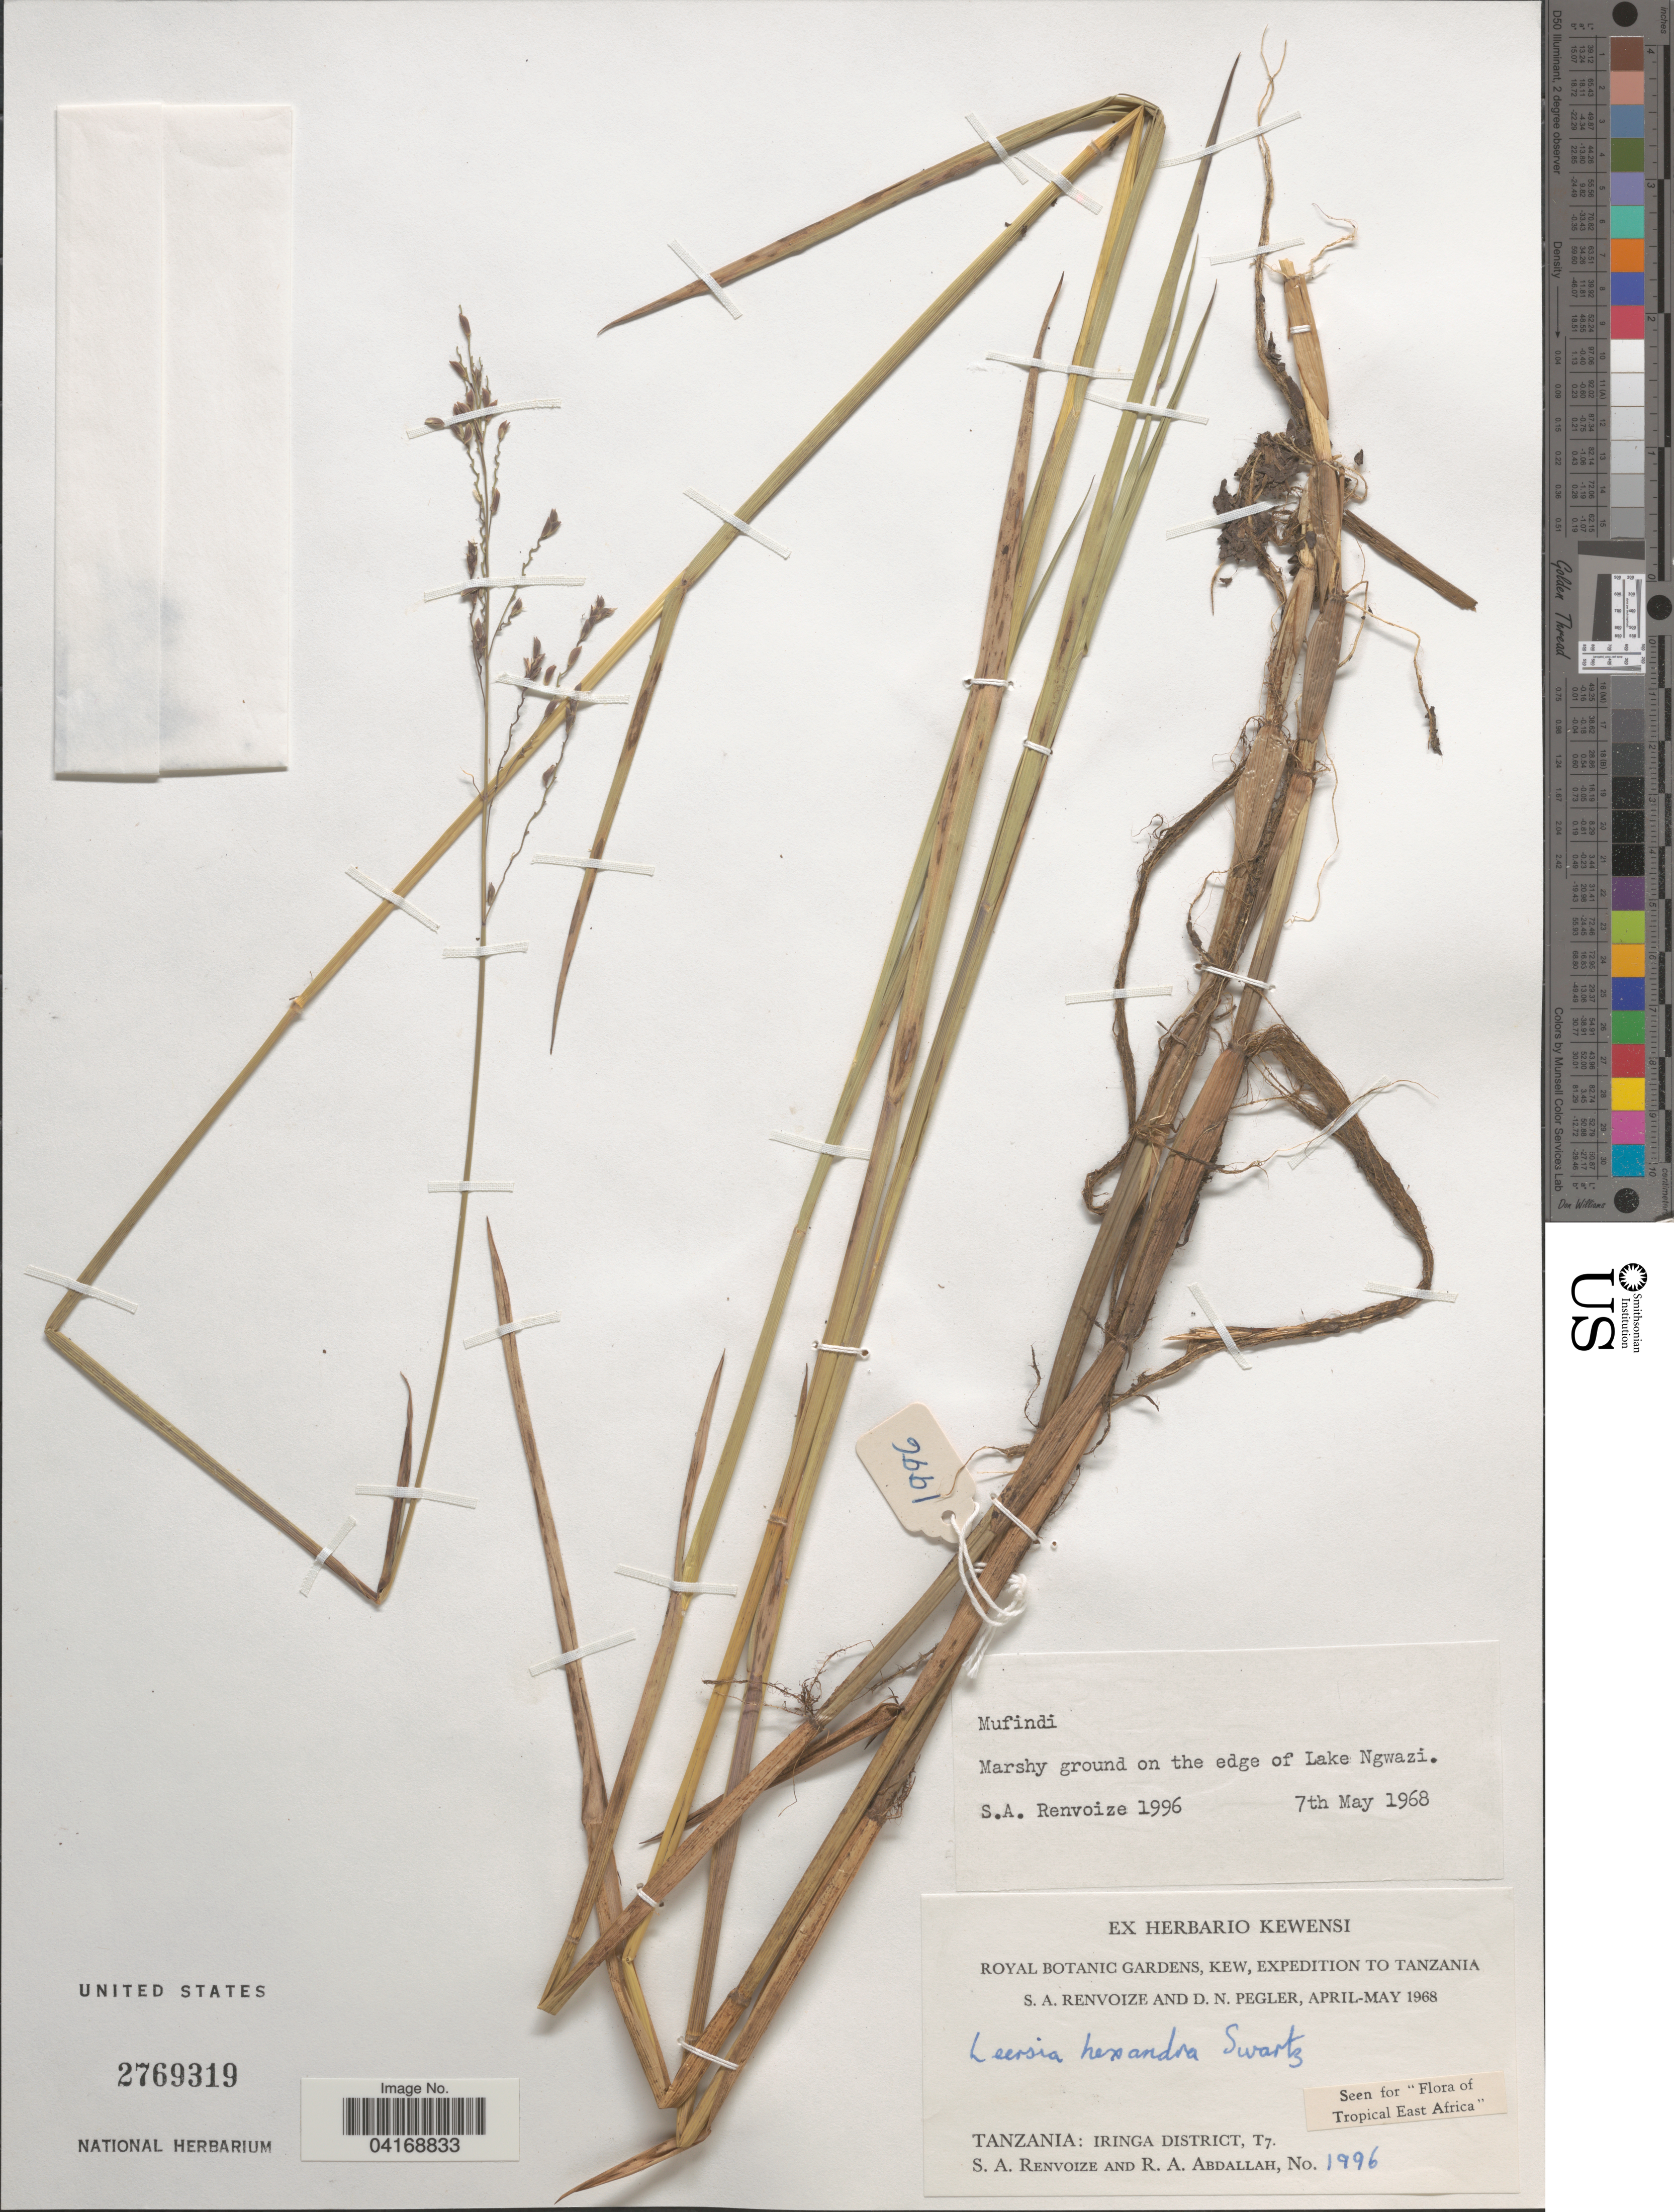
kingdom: Plantae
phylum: Tracheophyta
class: Liliopsida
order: Poales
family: Poaceae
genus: Leersia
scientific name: Leersia hexandra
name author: Sw.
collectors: S. A. Renvoize & R. Abdallah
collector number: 1996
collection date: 1968-05-07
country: Tanzania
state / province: Iringa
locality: Mufindi. Marshy ground on the edge of Lake Ngwazi. Royal Botanic Gardens, Kew, Expedition to Tanzania. Iringa District, T7. Tropical East Africa.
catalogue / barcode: US 2769319